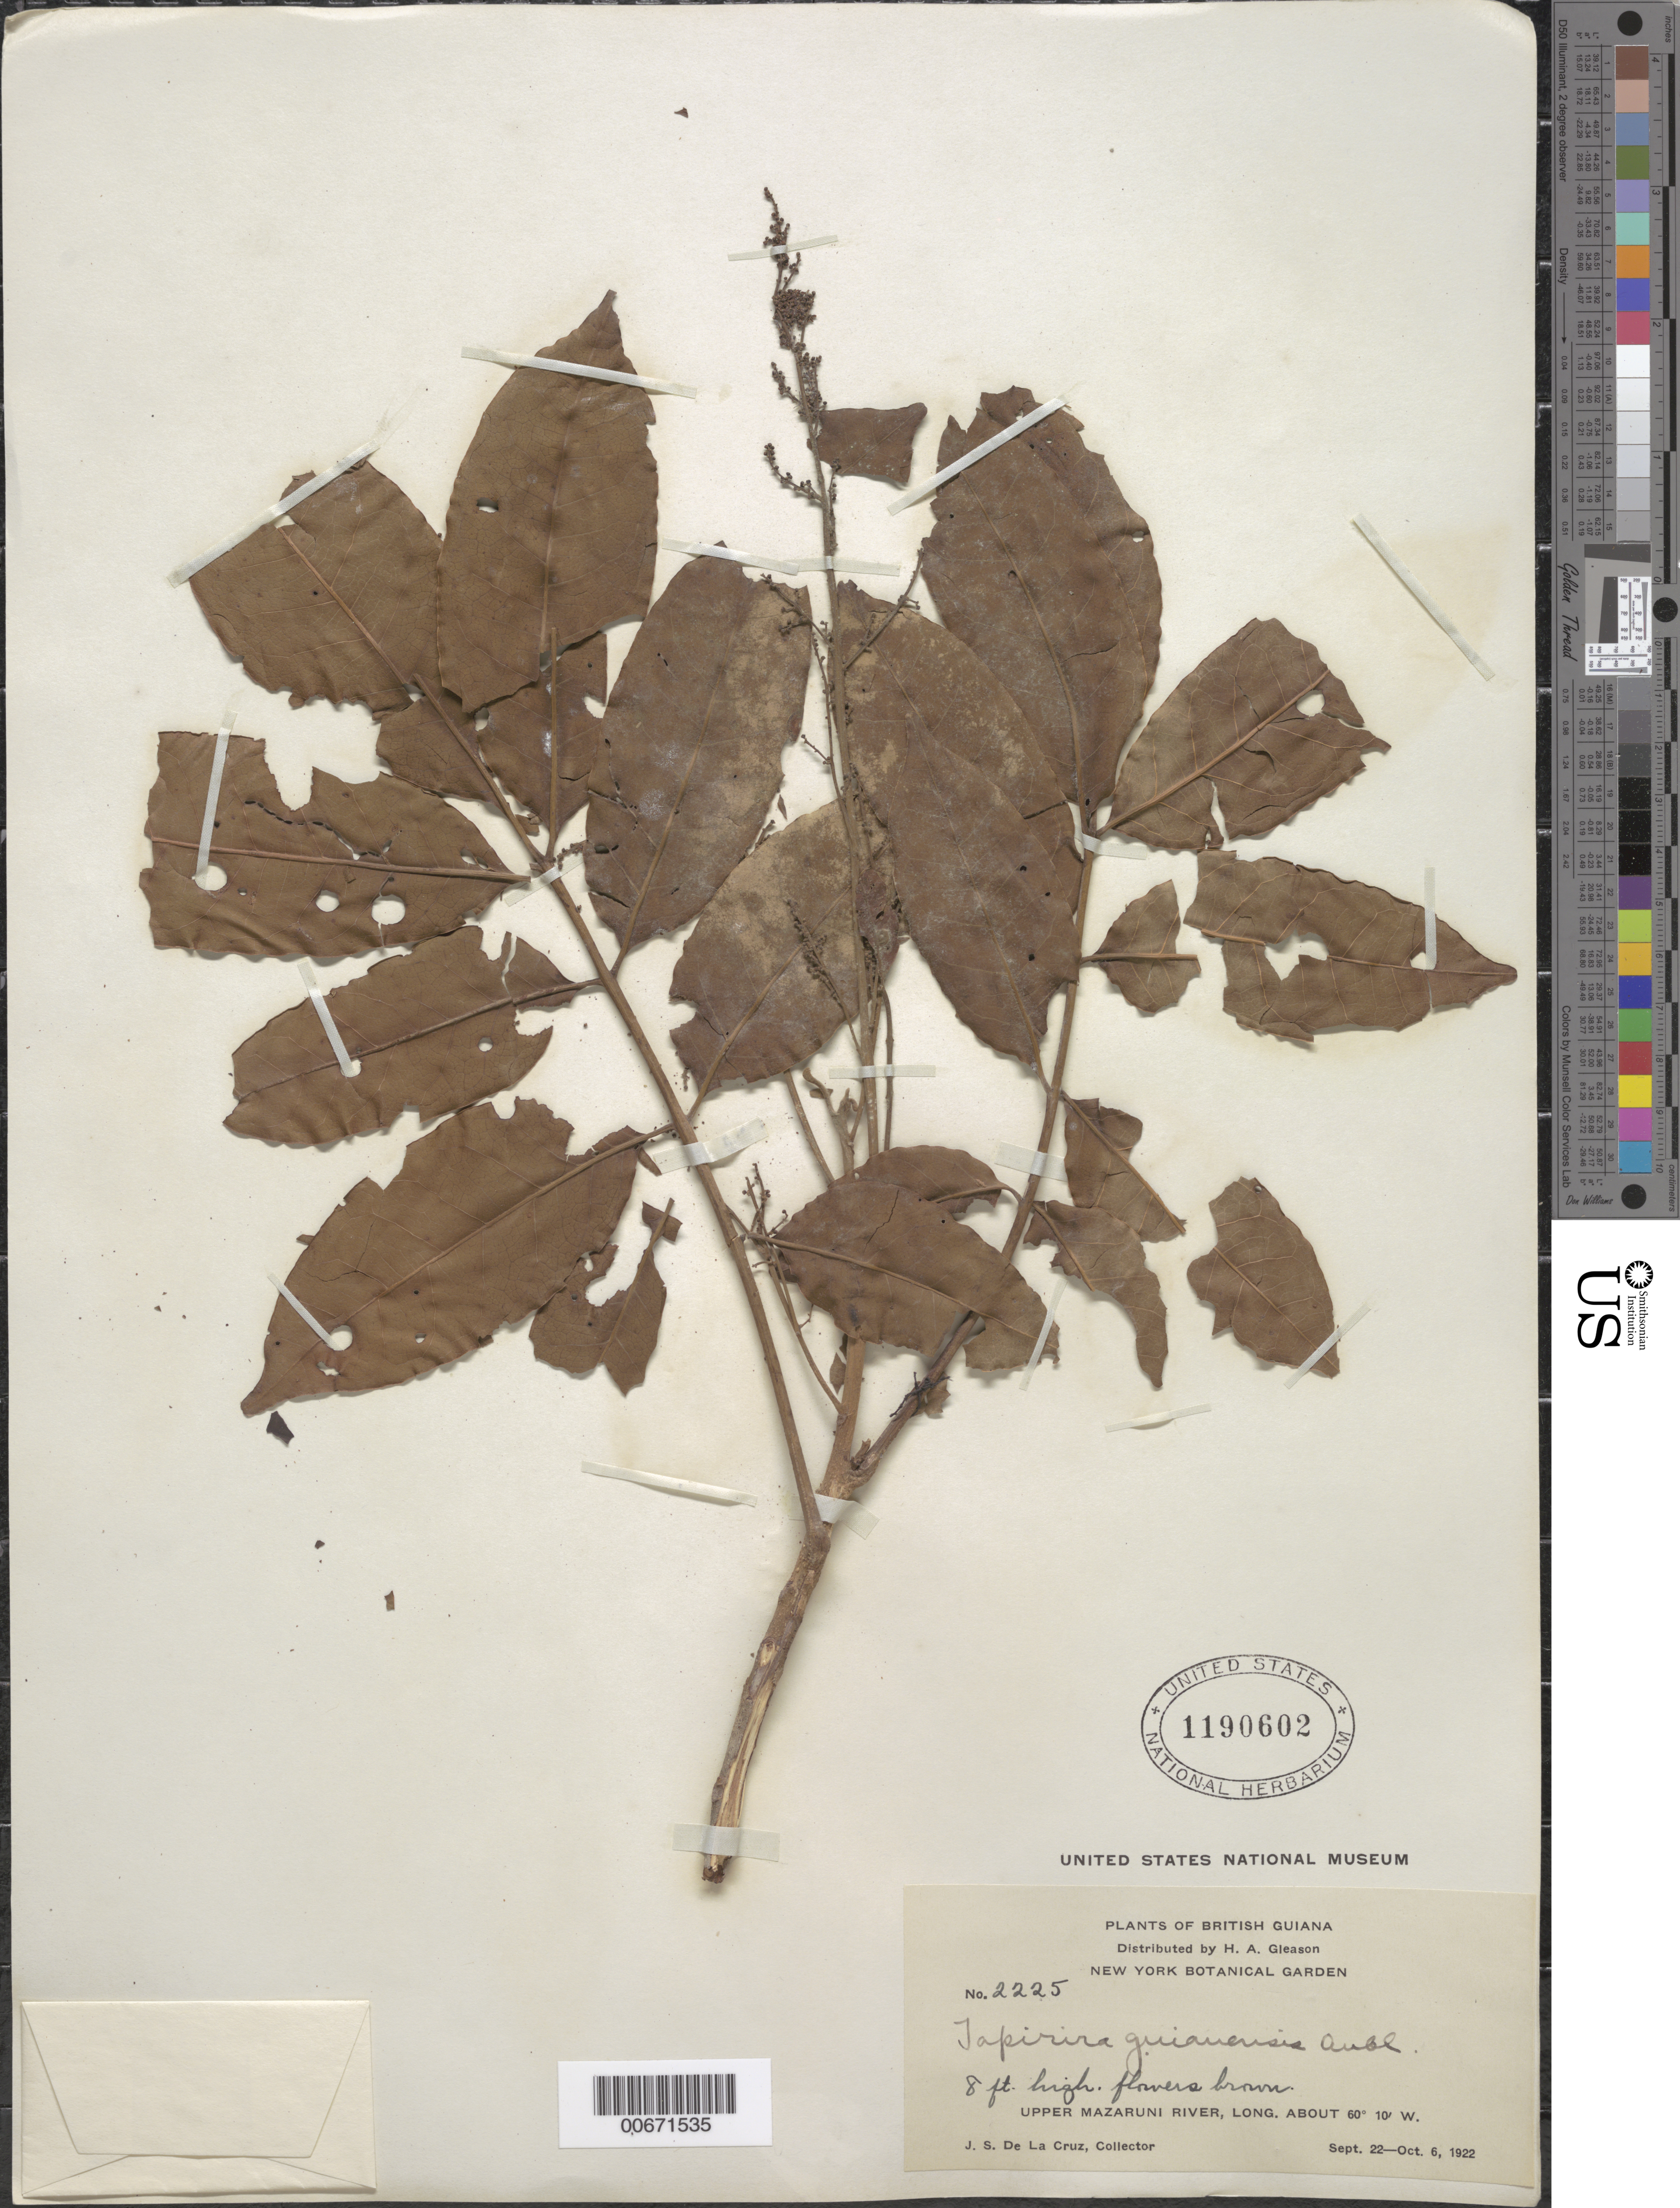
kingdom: Plantae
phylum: Tracheophyta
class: Magnoliopsida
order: Sapindales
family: Anacardiaceae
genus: Tapirira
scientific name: Tapirira guianensis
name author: Aubl.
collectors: J. S. de la Cruz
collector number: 2225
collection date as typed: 22-Sep-22 to 6-Oct-22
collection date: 1922-09-22/1922-10-06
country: Guyana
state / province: Cuyuni-Mazaruni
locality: Upper Mazaruni R.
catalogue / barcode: US 1190602